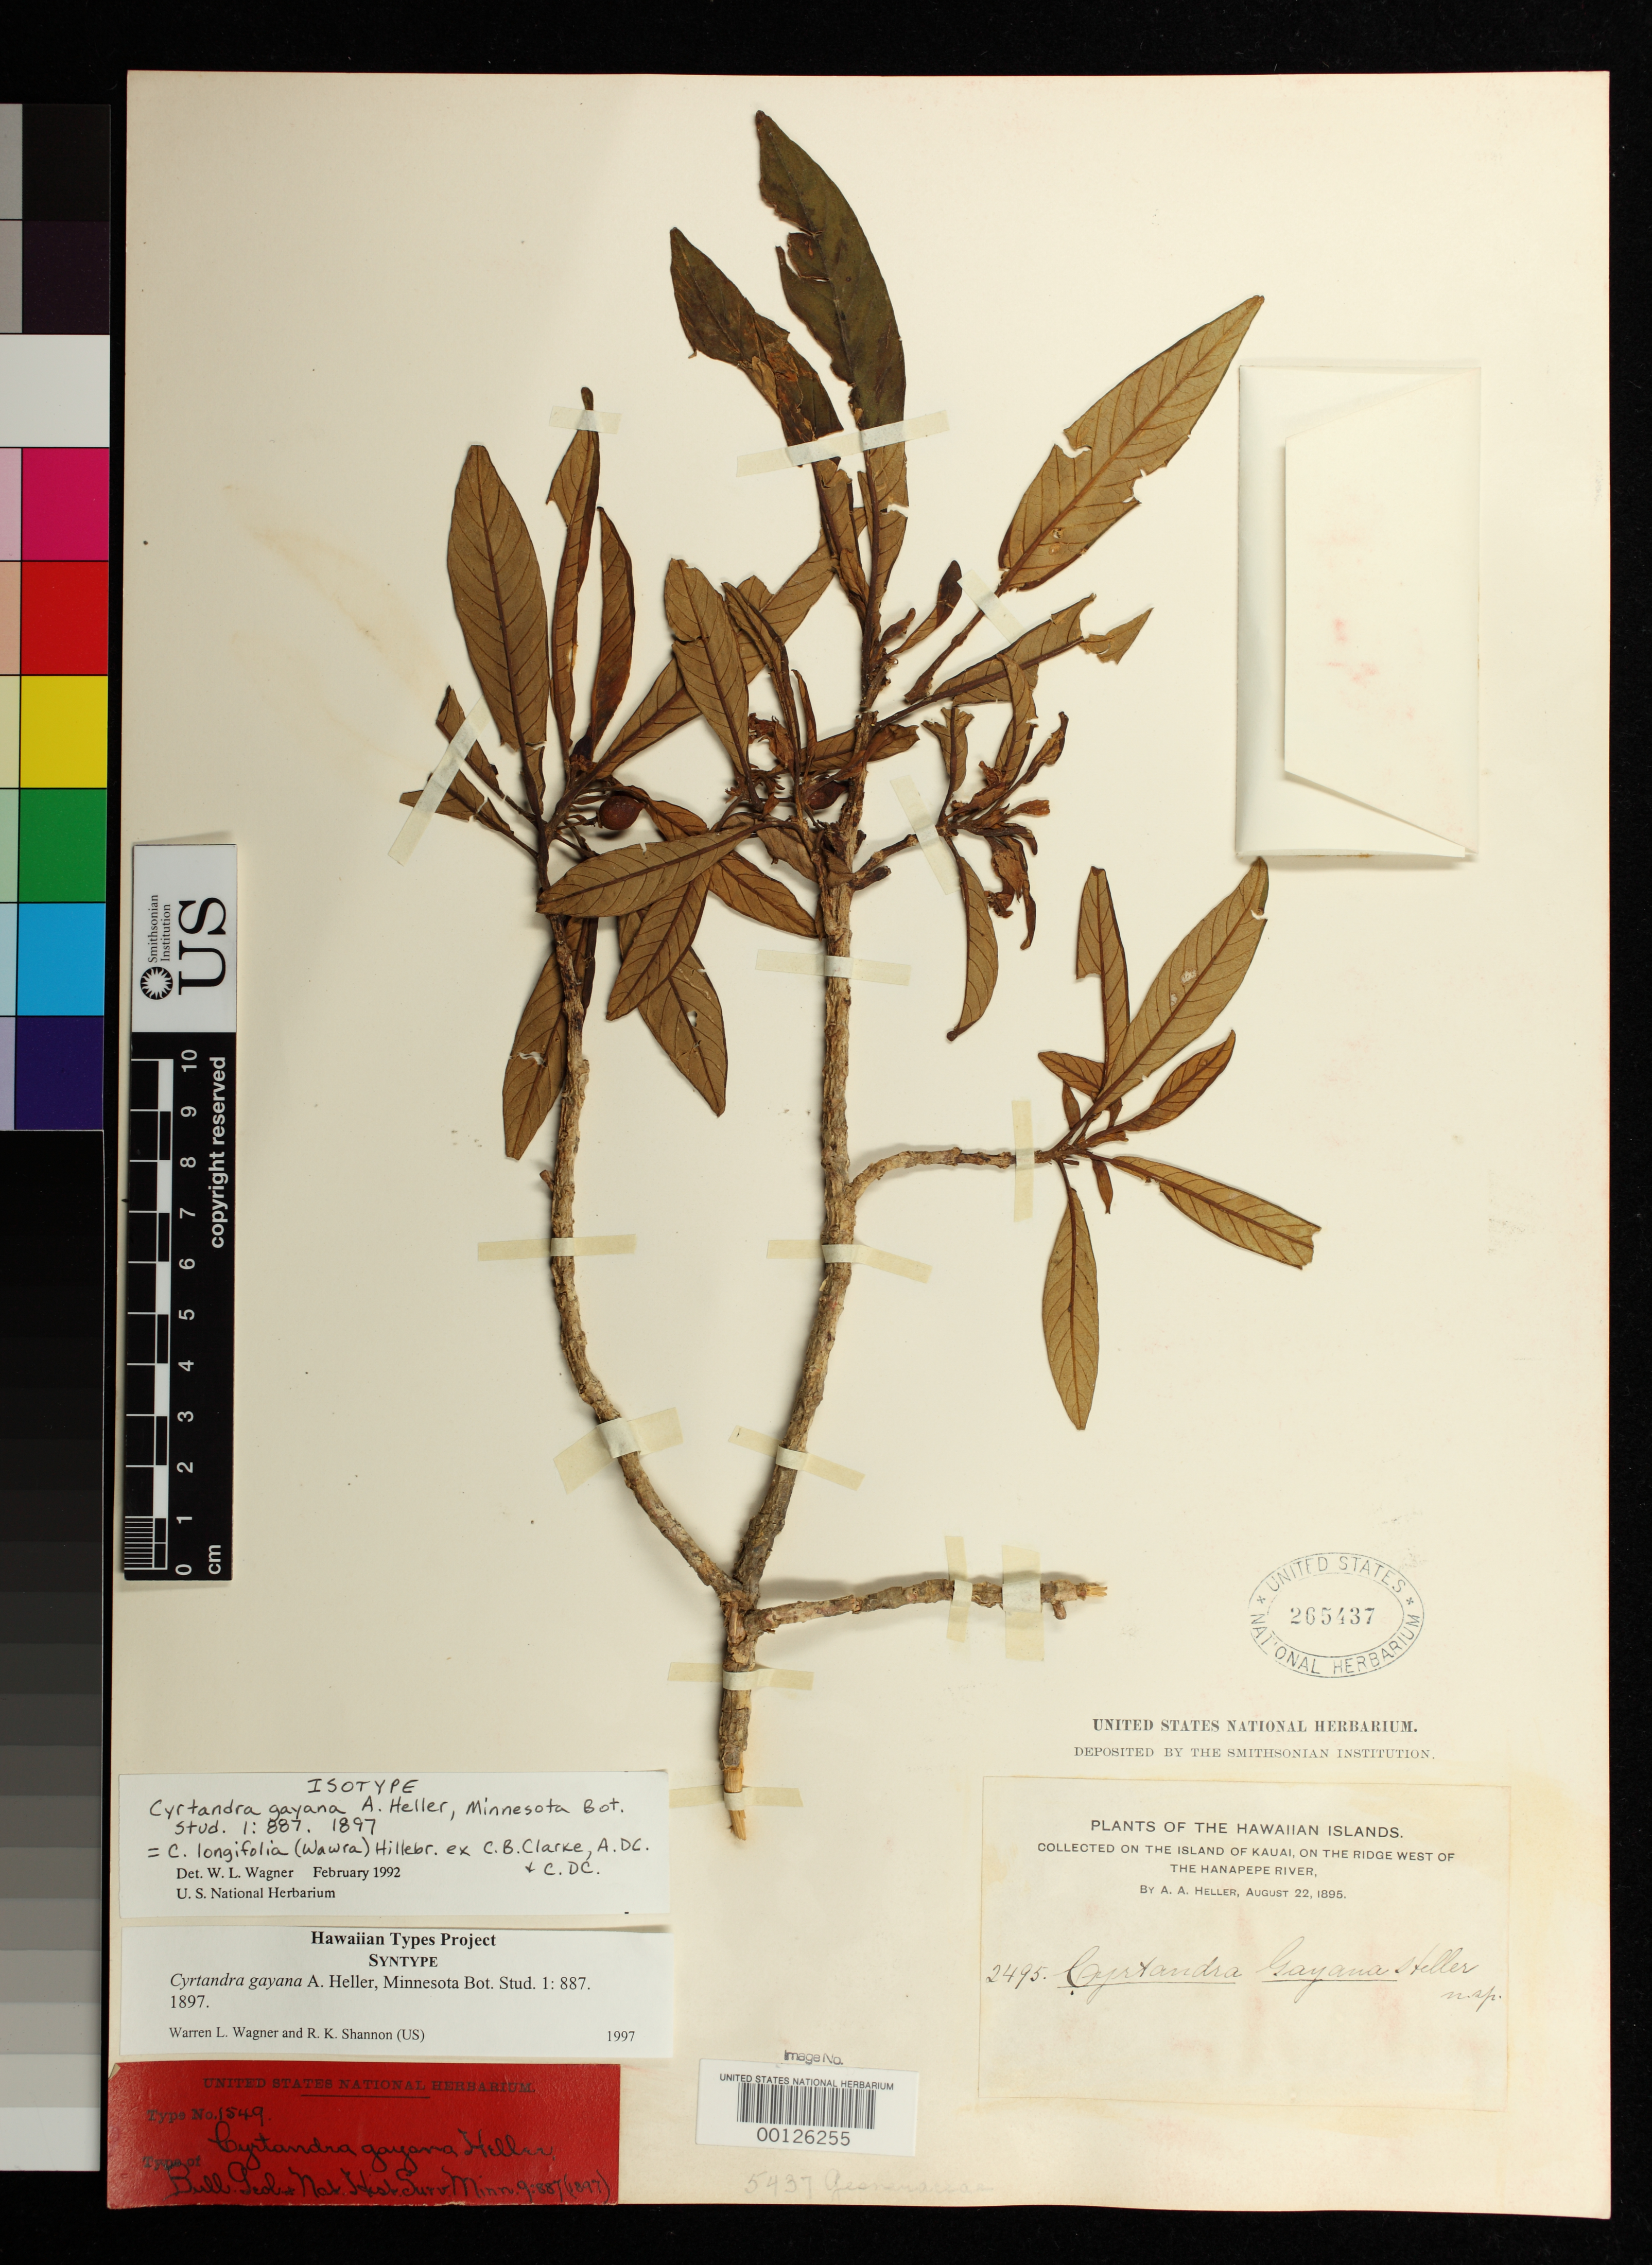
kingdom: Plantae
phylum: Tracheophyta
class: Magnoliopsida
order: Lamiales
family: Gesneriaceae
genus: Cyrtandra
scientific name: Cyrtandra gayana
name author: A. Heller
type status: Syntype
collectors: A. A. Heller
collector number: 2495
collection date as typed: August 22, 1895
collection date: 1895-08-22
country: United States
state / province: Hawaii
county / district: Kauai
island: Kaua'i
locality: Ridge W of Hanapepe River.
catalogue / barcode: US 265437